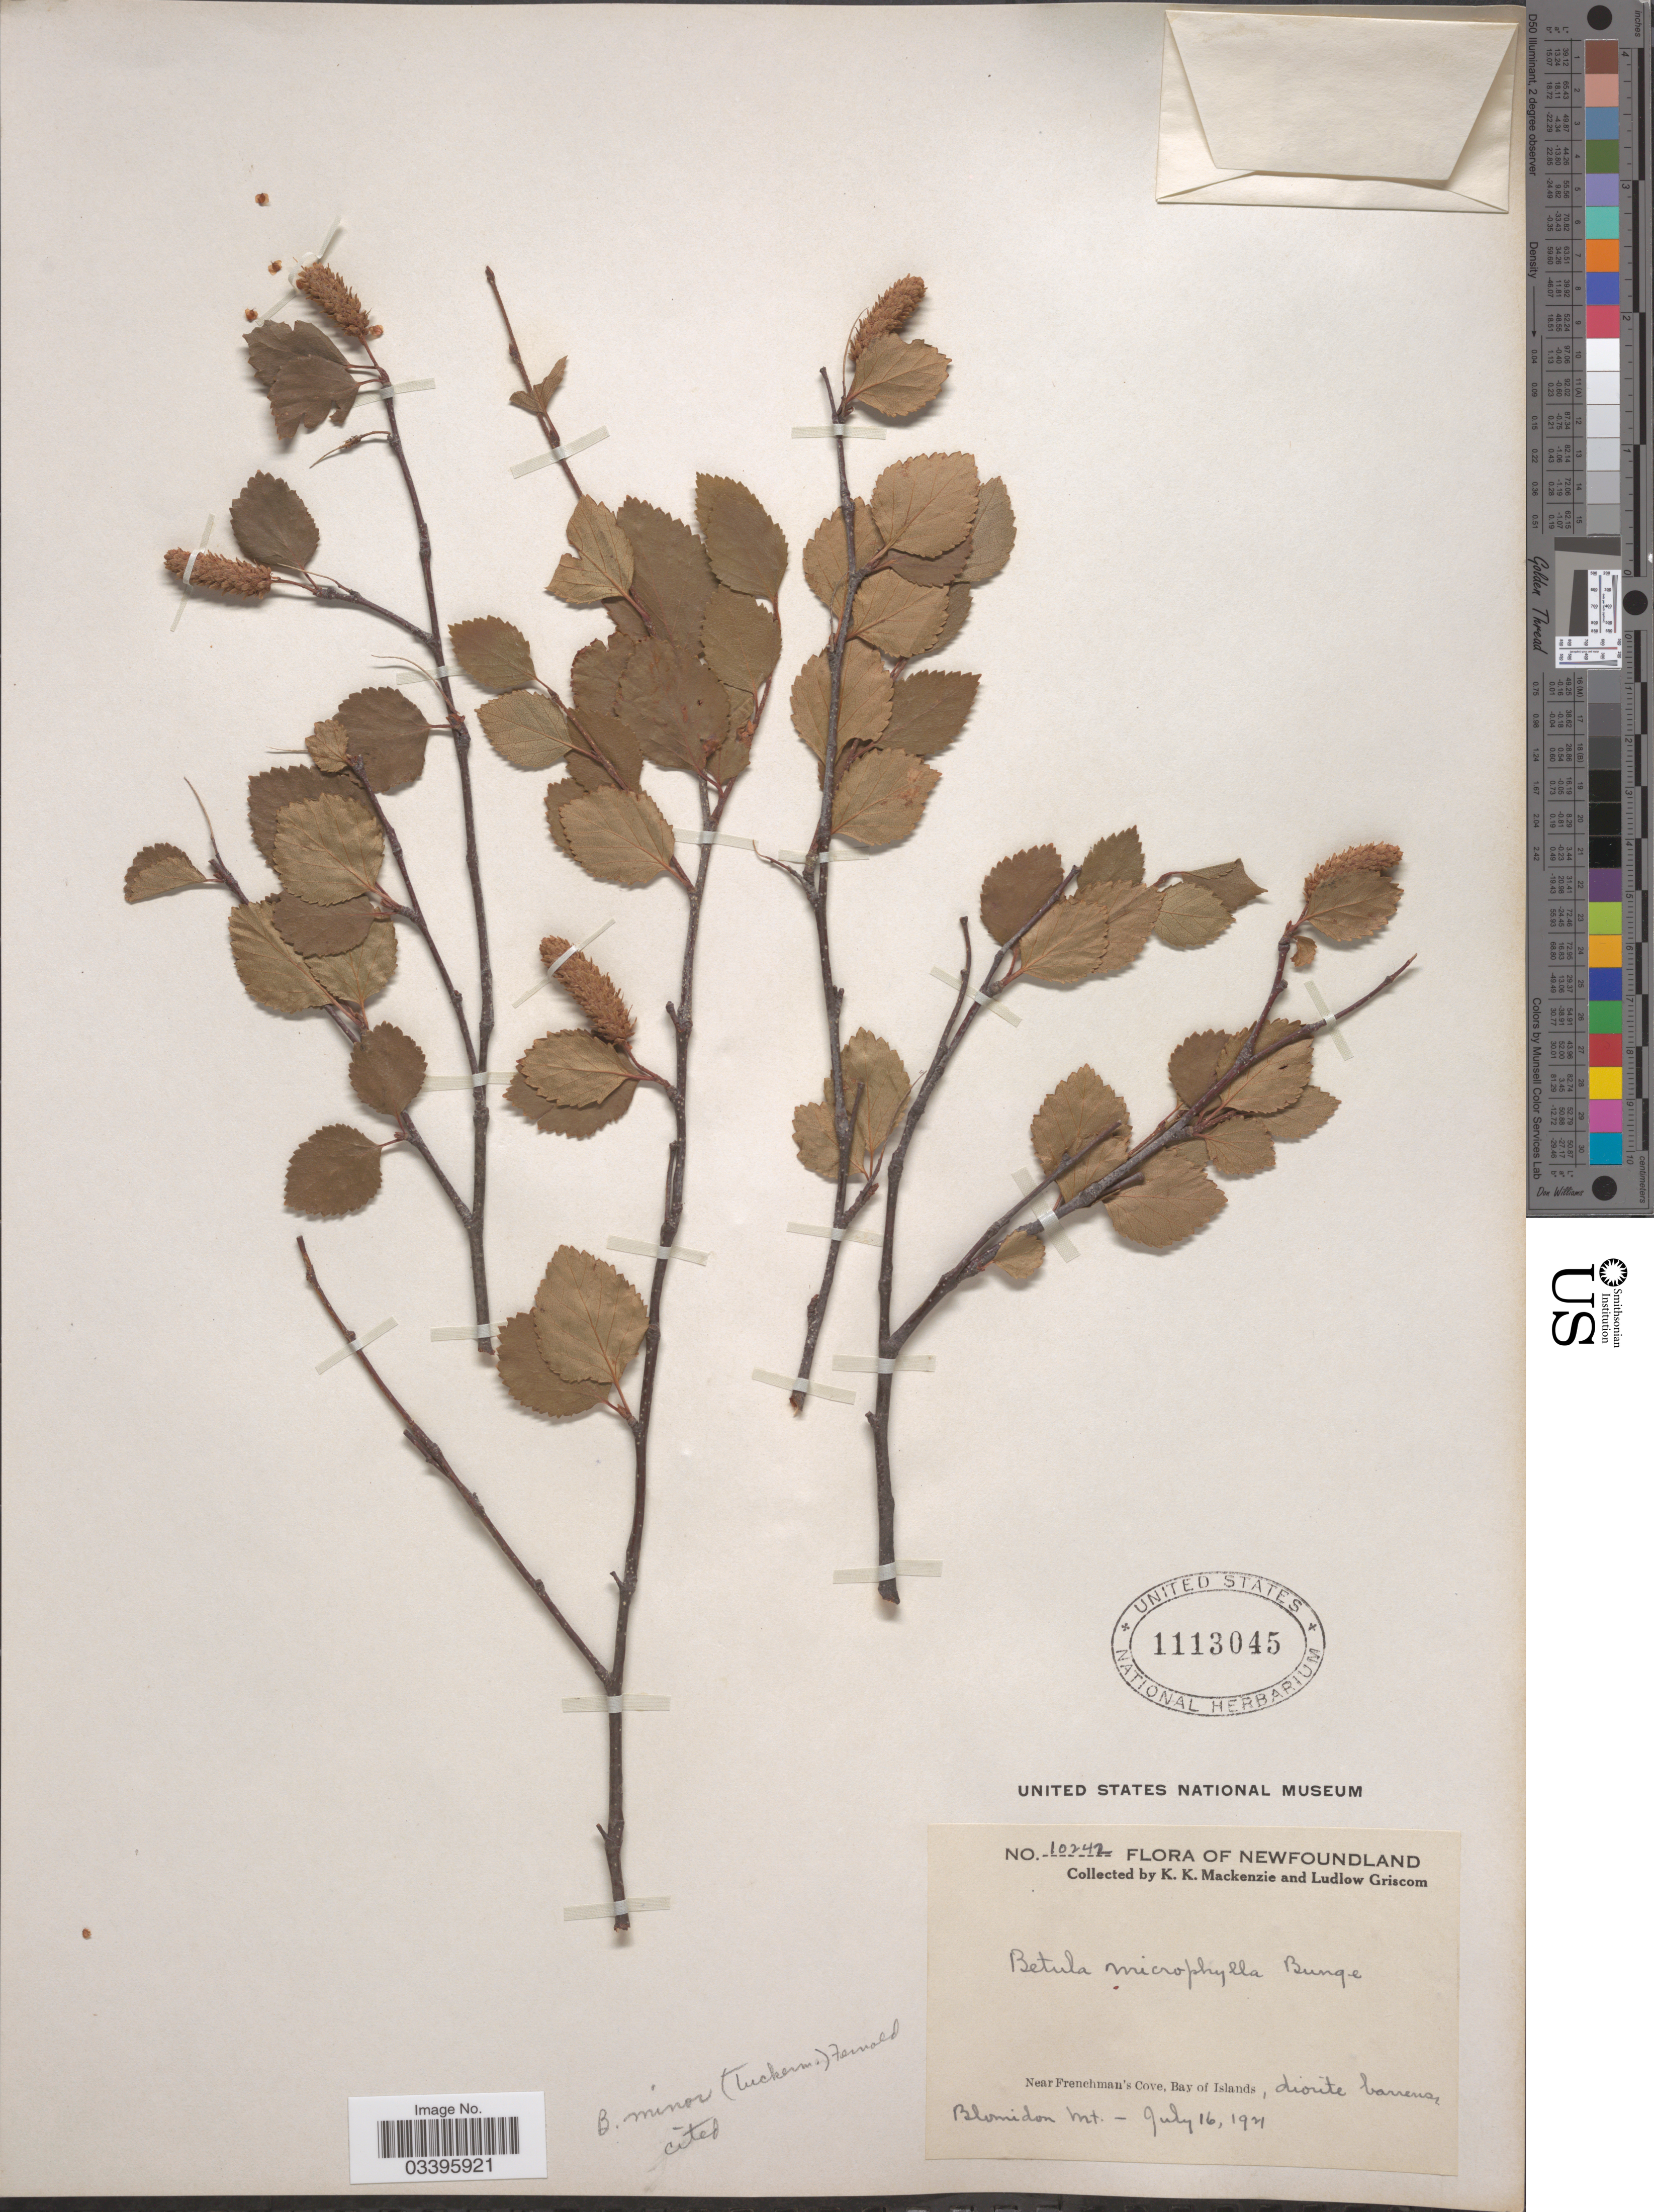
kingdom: Plantae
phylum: Tracheophyta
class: Magnoliopsida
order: Fagales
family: Betulaceae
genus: Betula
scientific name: Betula minor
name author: (Tuck.) Fernald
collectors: K. K. Mackenzie & L. Griscom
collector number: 10242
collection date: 1921-07-16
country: Canada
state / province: Newfoundland and Labrador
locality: Near Frenchman's Cove, Bay of Islands, diorite barrens, Blomidon Mt.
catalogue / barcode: US 1113045